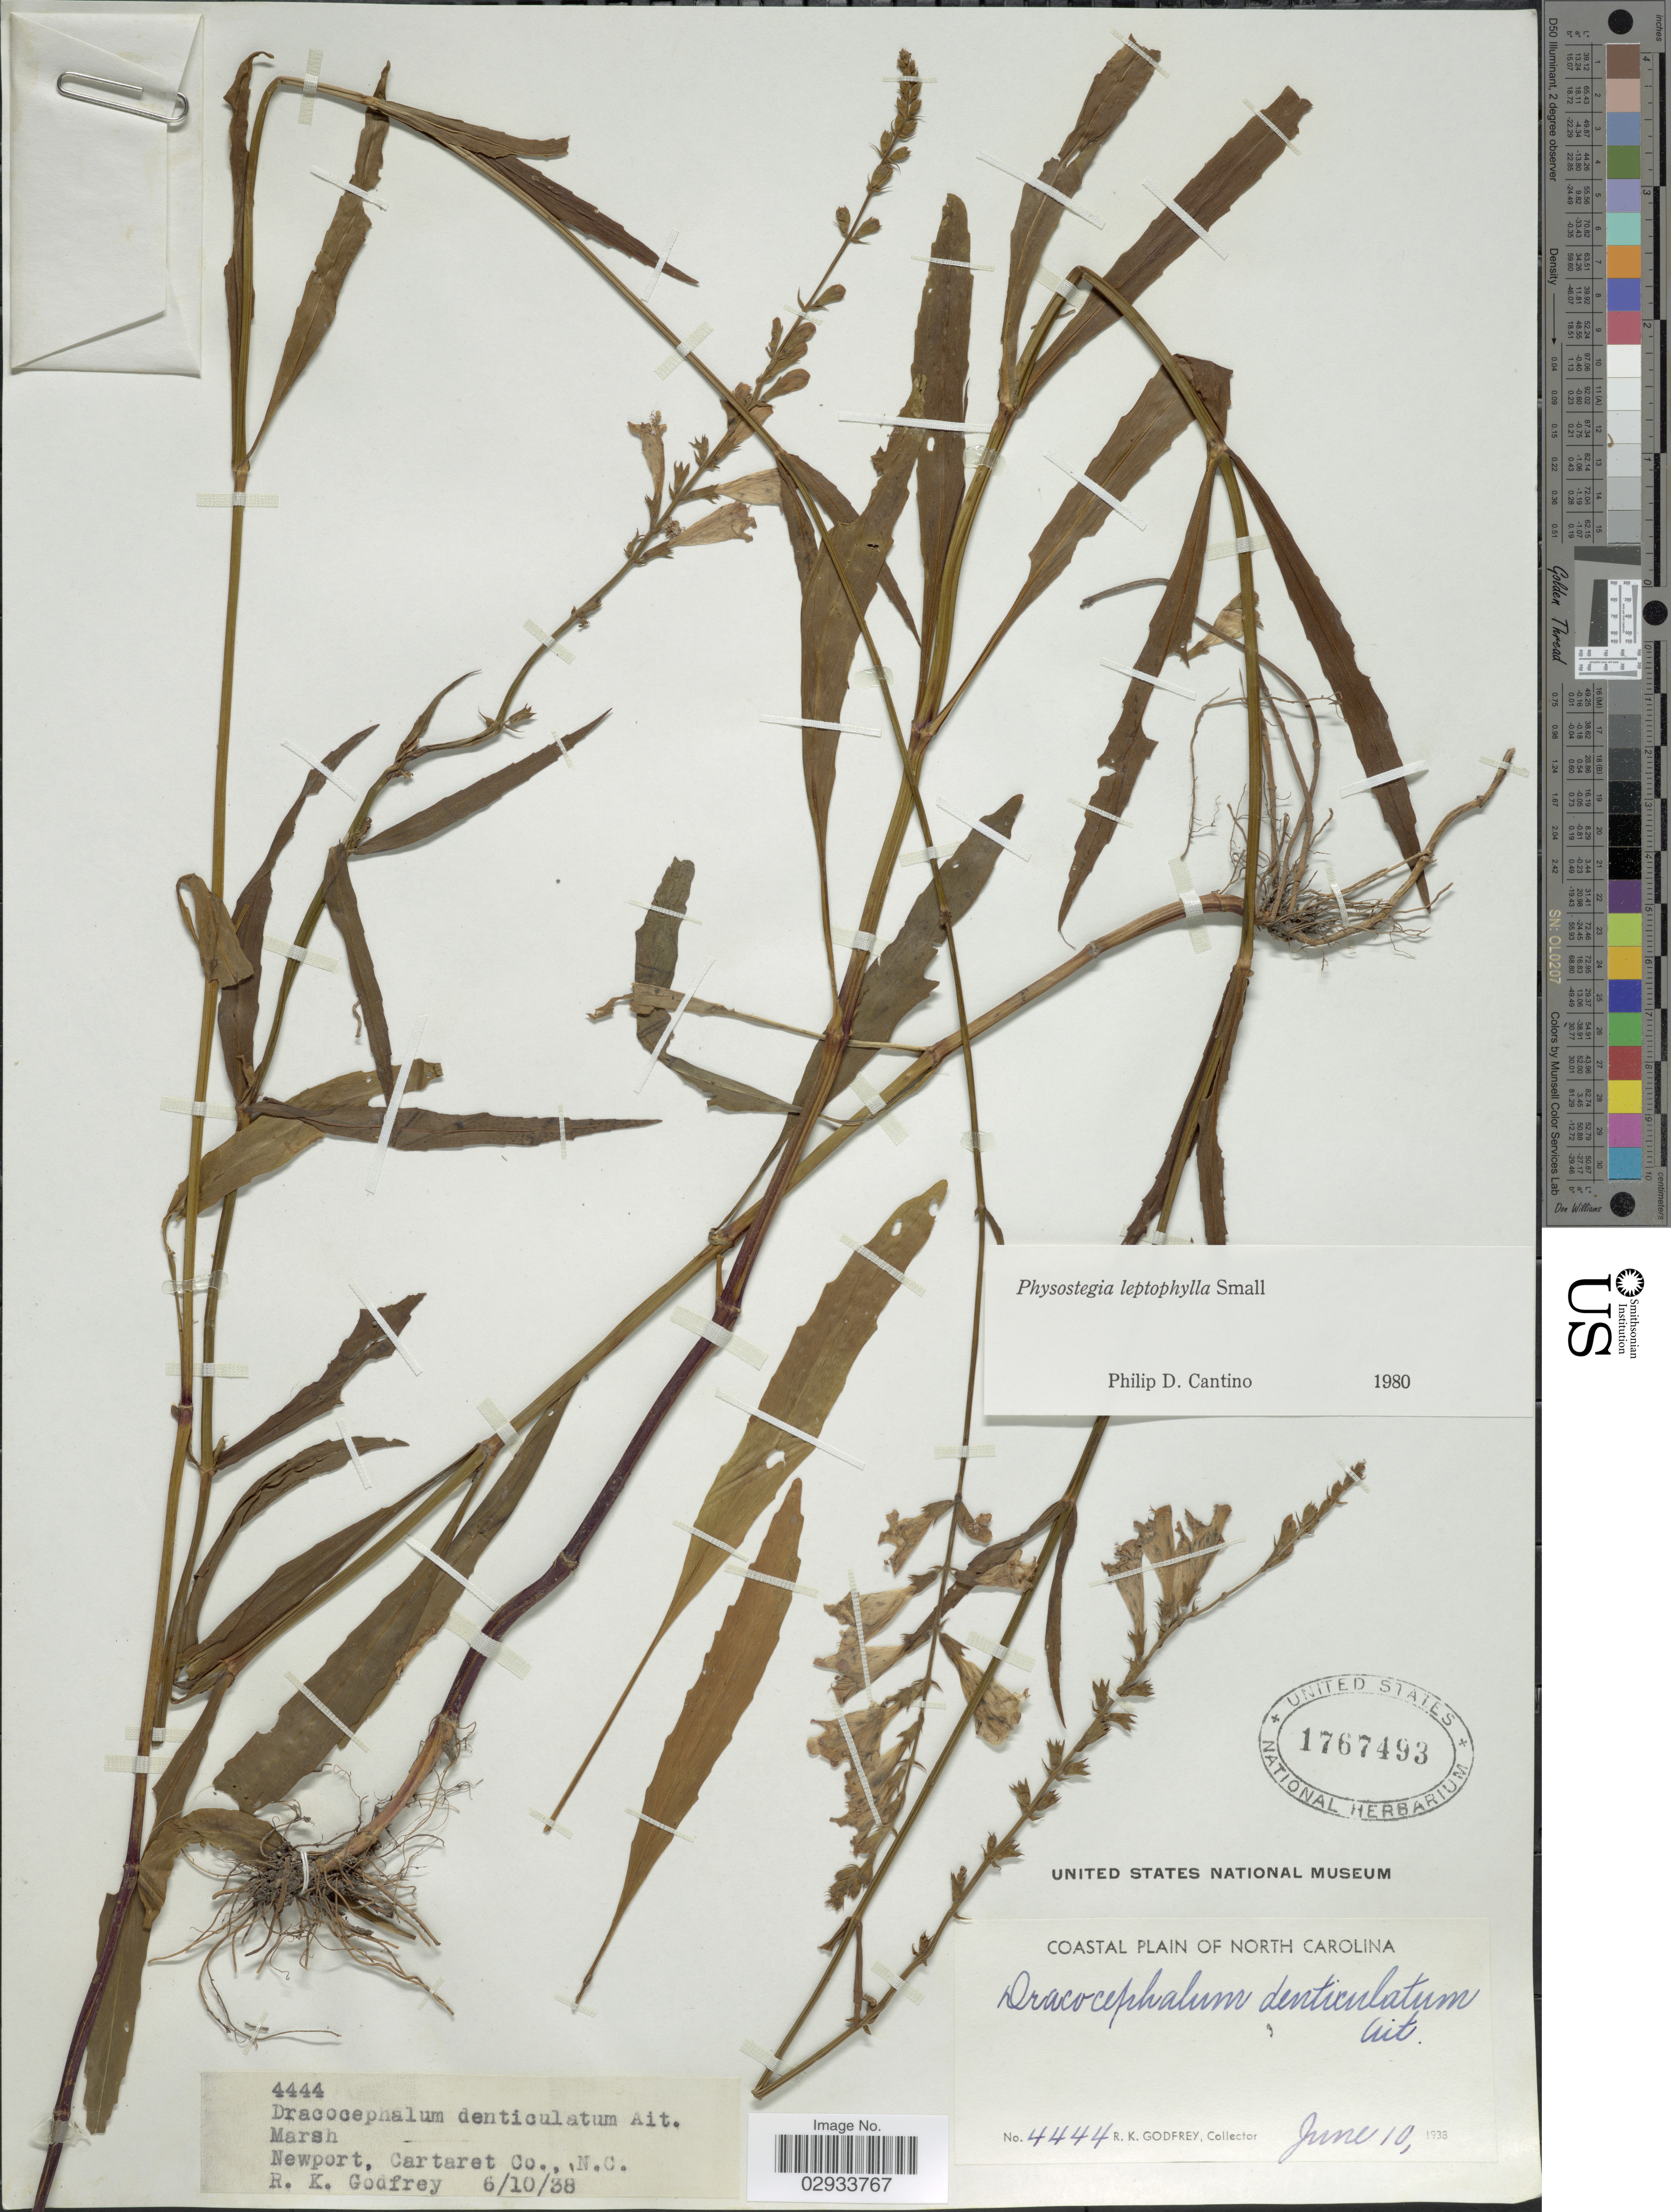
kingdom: Plantae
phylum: Tracheophyta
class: Magnoliopsida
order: Lamiales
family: Lamiaceae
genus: Physostegia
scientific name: Physostegia leptophylla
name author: Small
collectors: R. K. Godfrey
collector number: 4444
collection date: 1933-06-10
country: United States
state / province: North Carolina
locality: Coastal Plaine of North Carolina, Newport, Cartaret Co., N.C.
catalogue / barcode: US 1767493